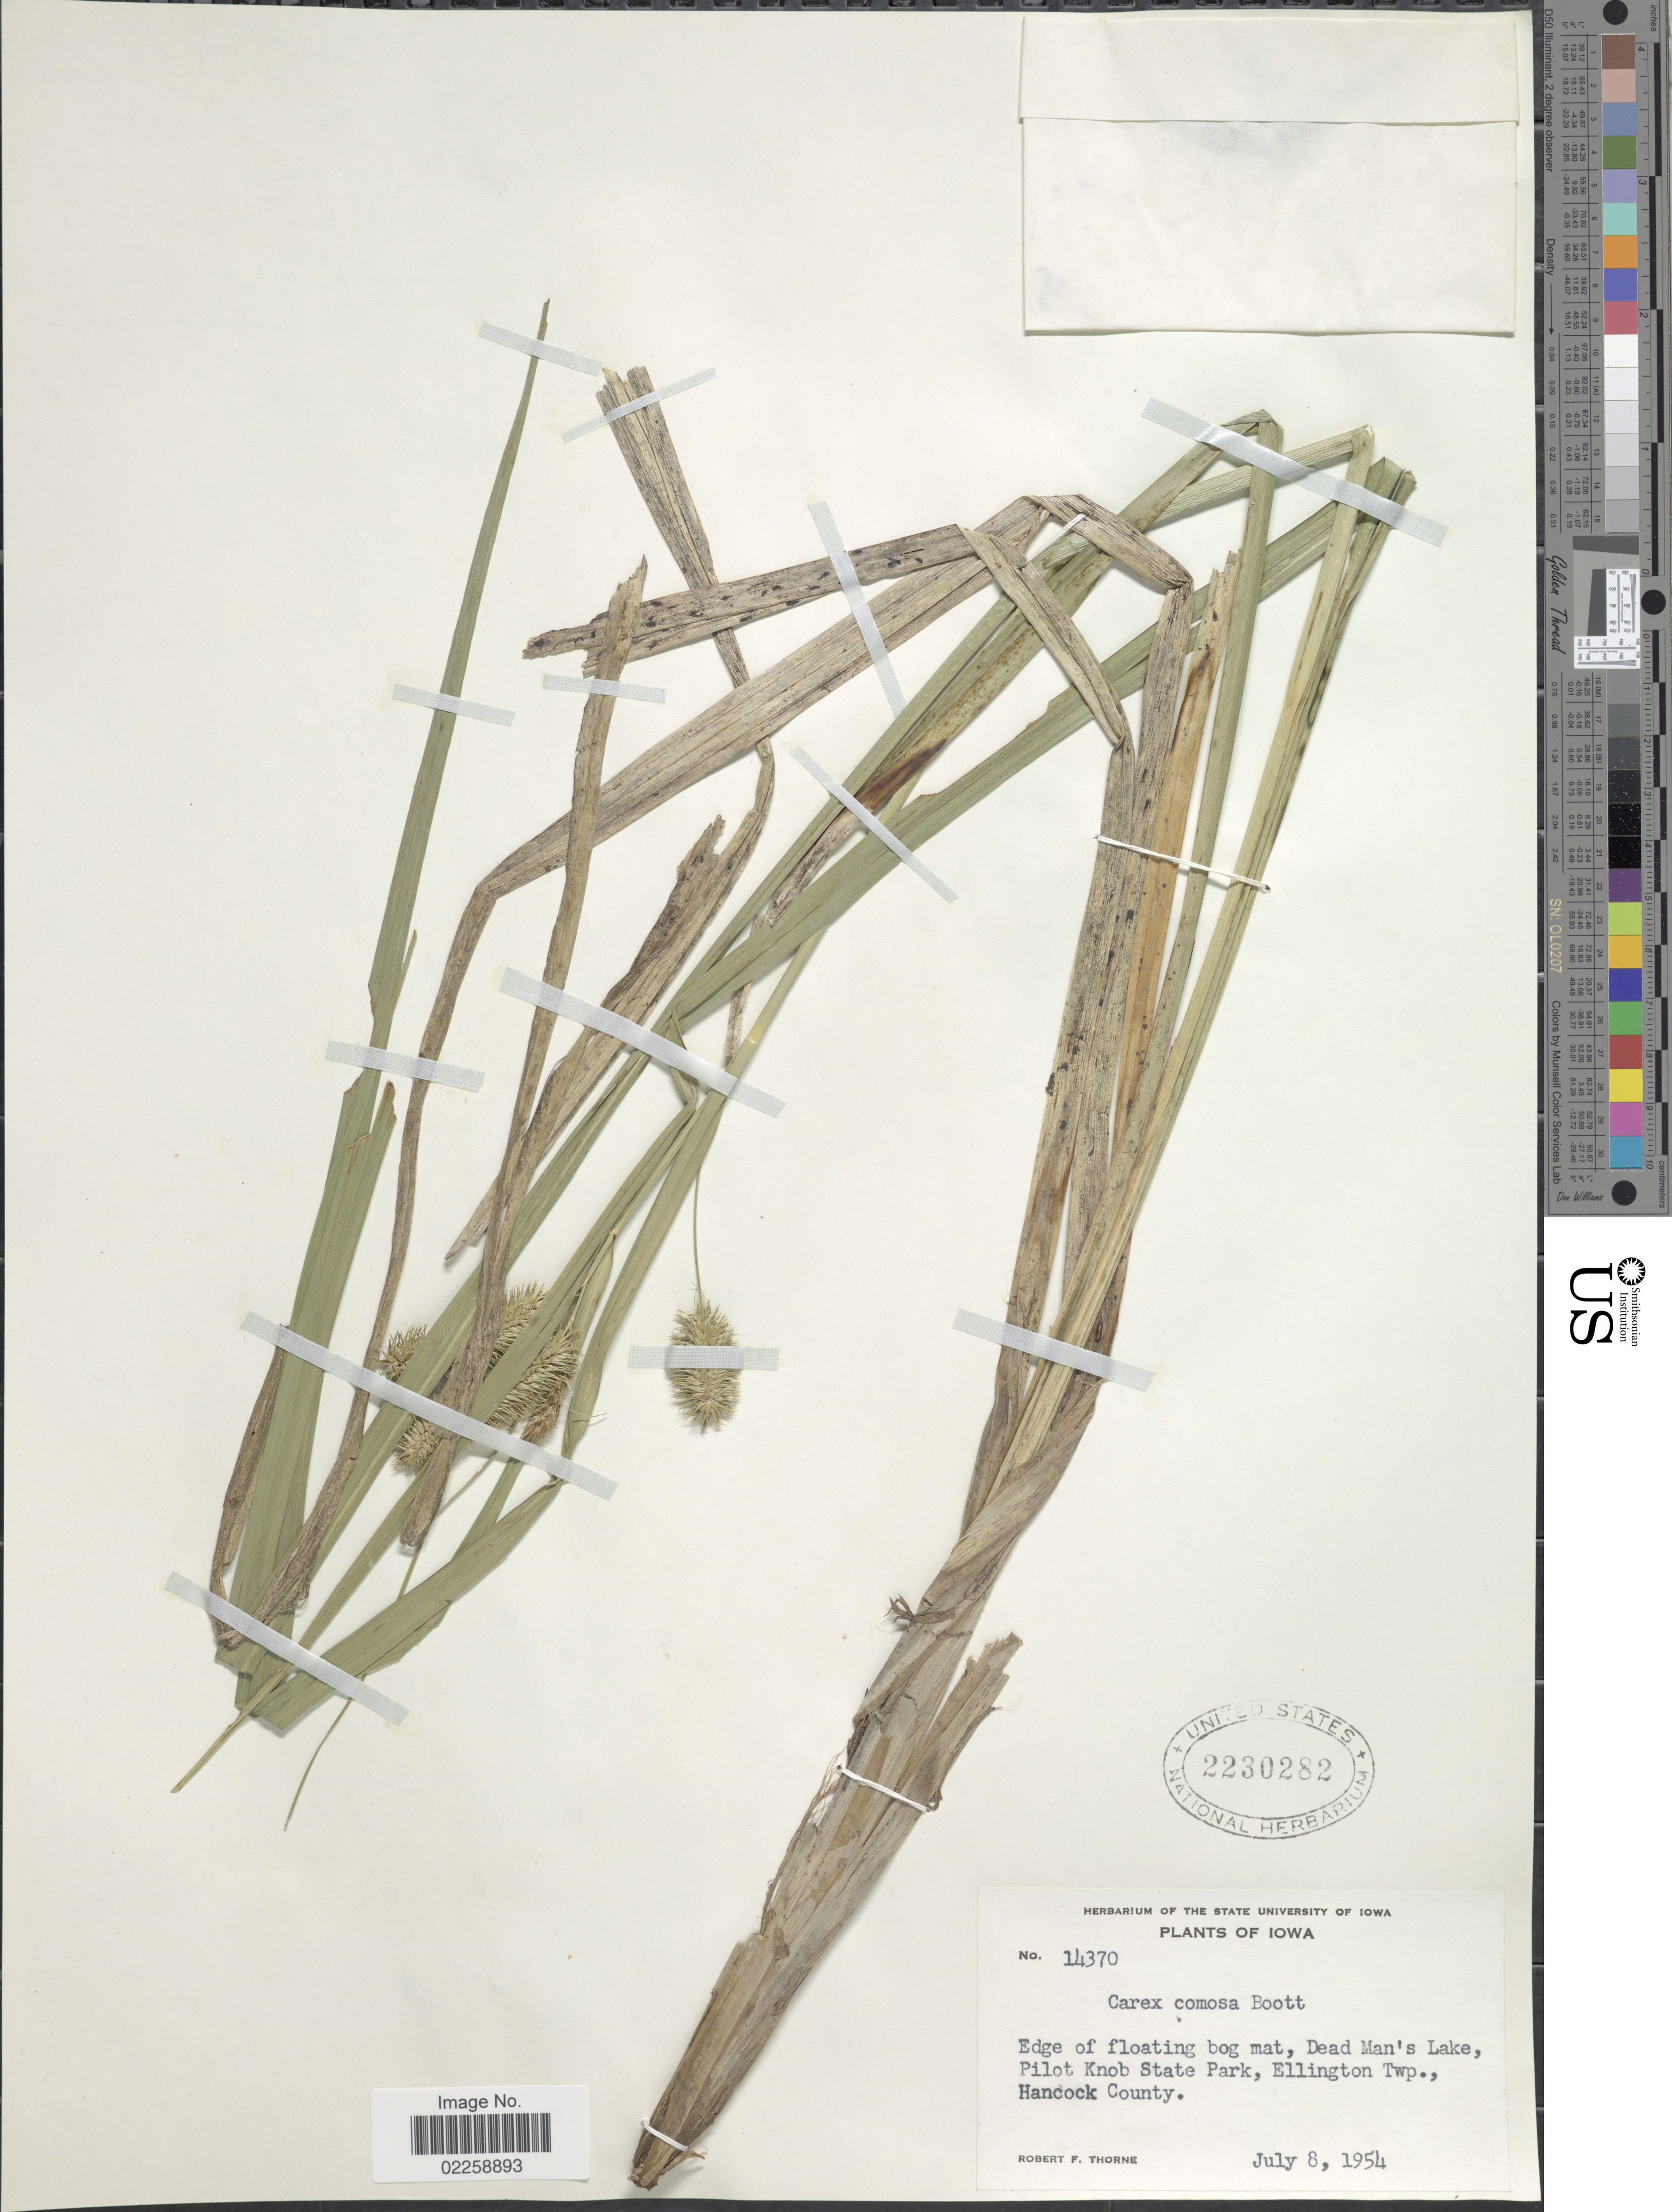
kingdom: Plantae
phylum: Tracheophyta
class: Liliopsida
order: Poales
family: Cyperaceae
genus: Carex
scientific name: Carex comosa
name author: Boott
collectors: R. F. Thorne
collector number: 14370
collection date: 1954-07-08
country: United States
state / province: Iowa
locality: Dead Man's Lake, Pilot Knob State Park, Ellington Twp., Hancock County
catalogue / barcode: US 2230282